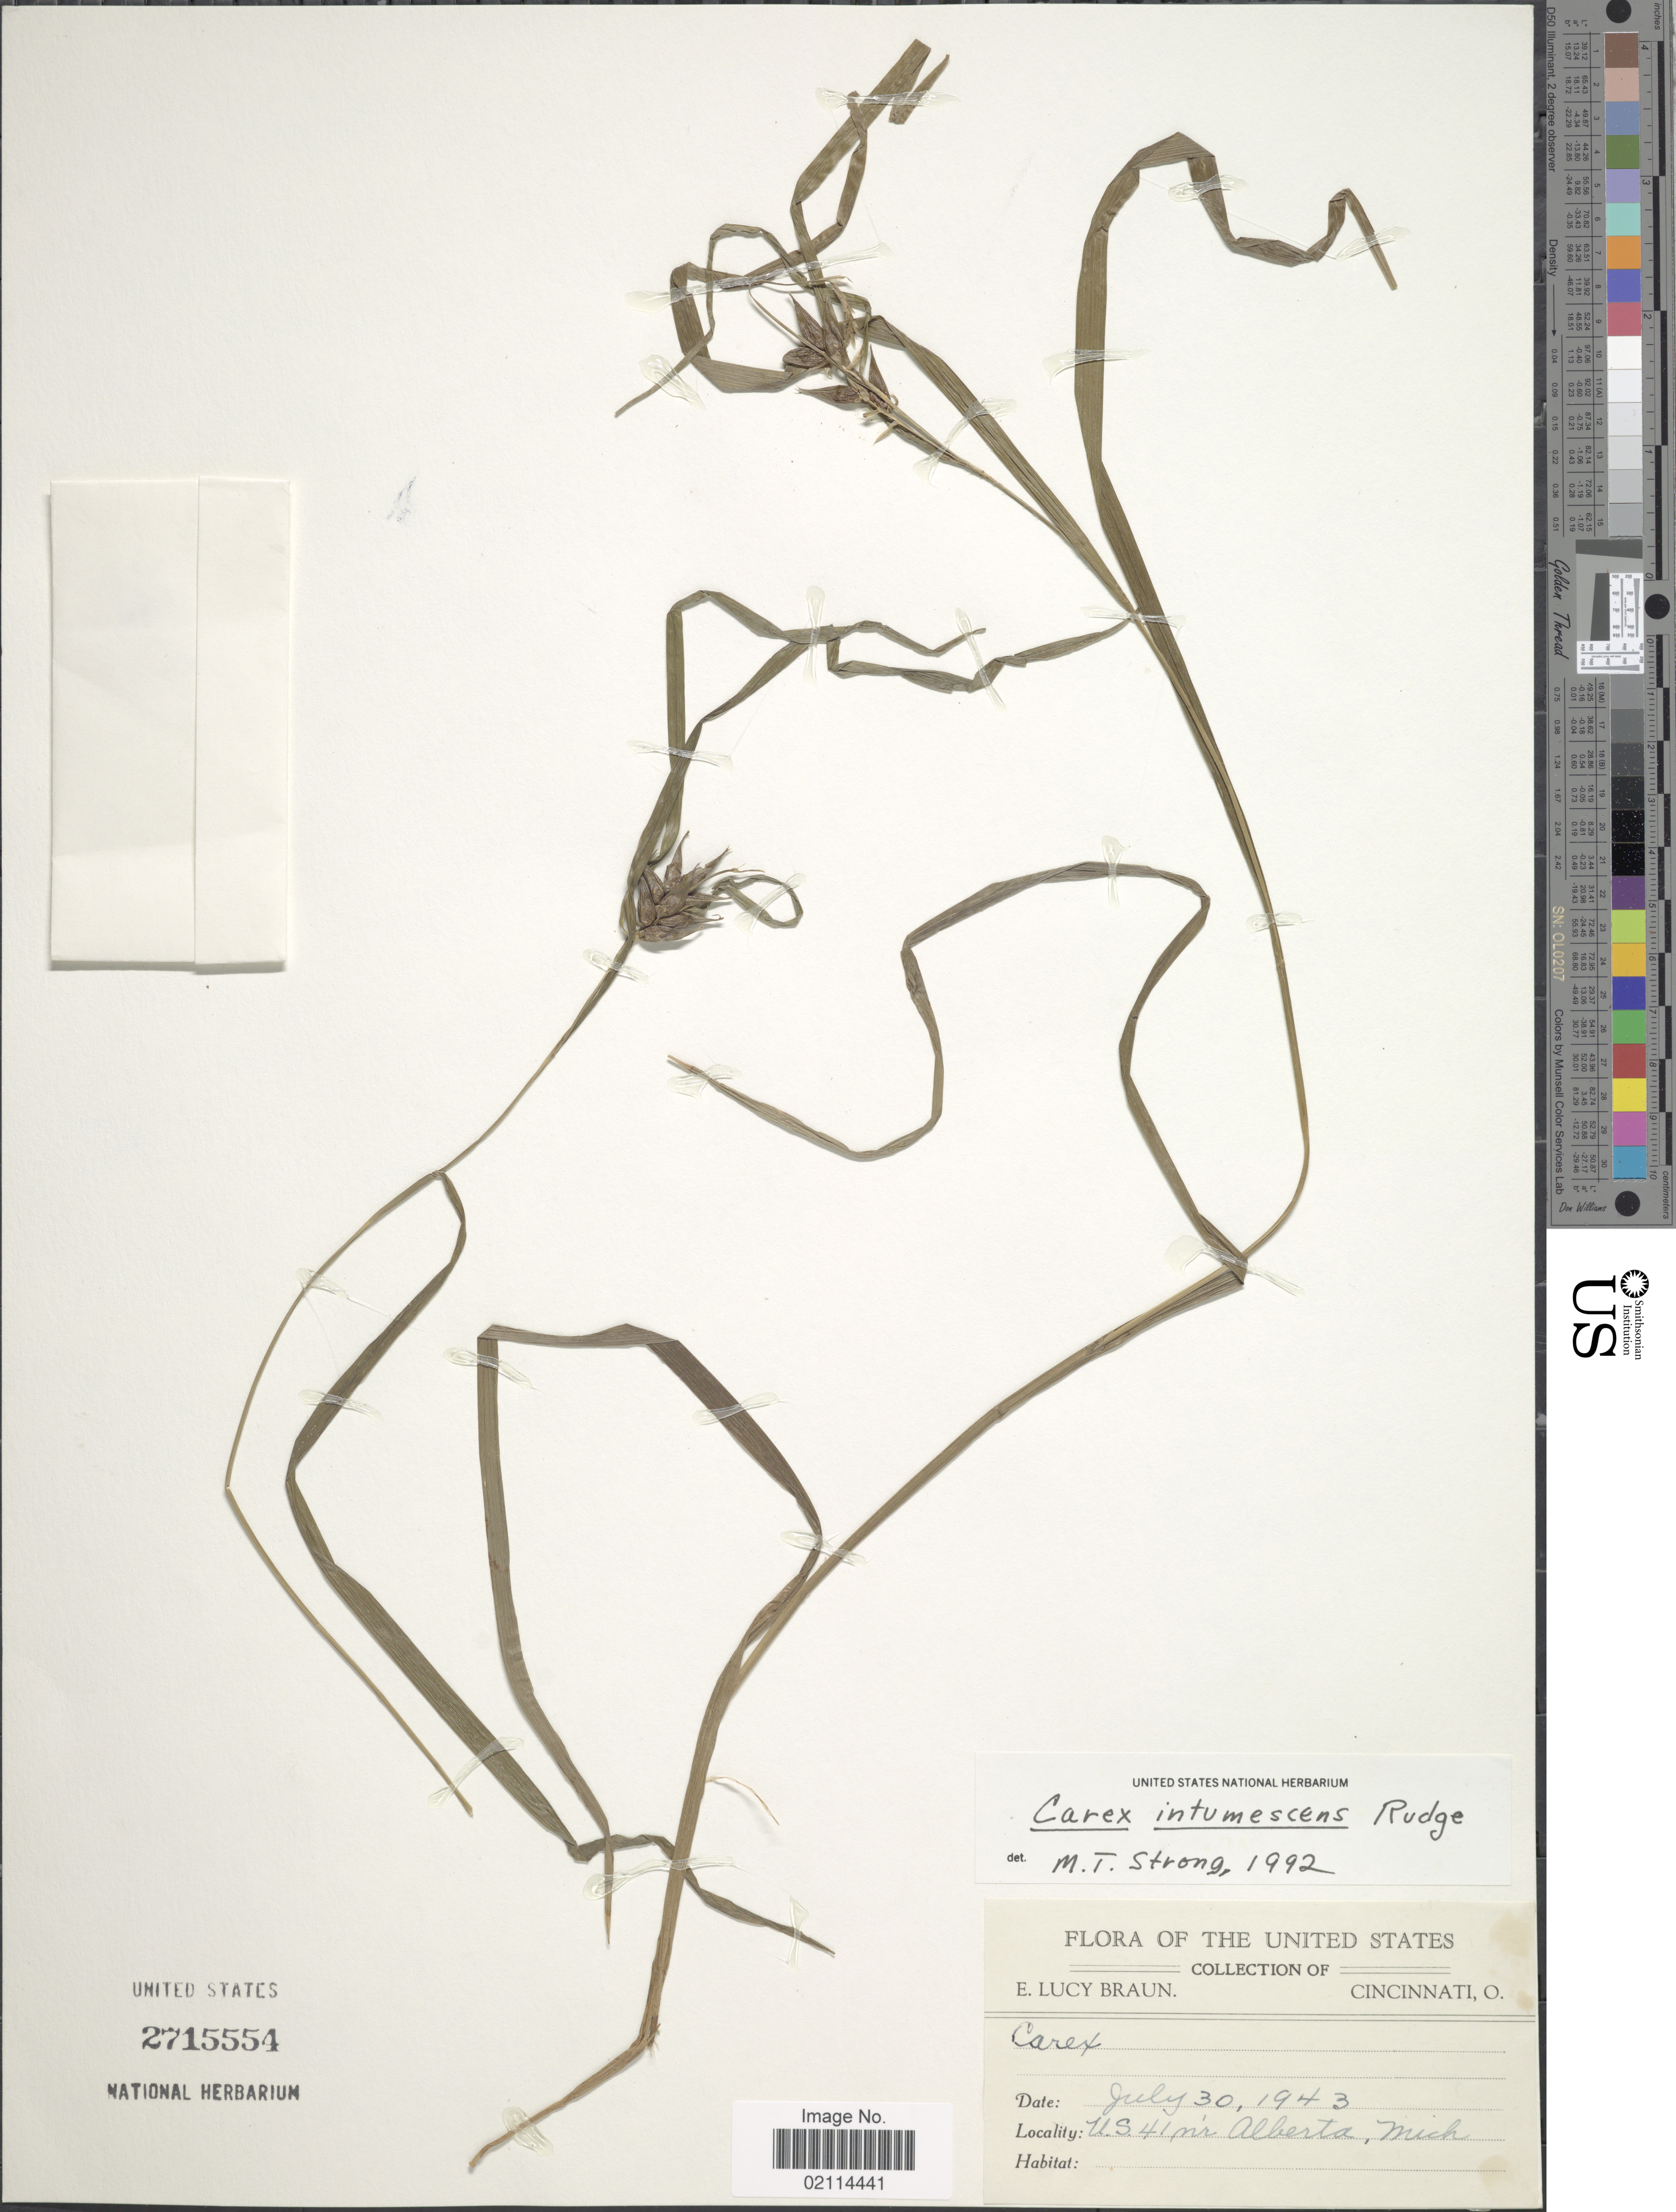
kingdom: Plantae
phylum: Tracheophyta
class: Liliopsida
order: Poales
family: Cyperaceae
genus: Carex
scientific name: Carex intumescens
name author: Rudge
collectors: E. L. Braun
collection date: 1943-07-30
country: United States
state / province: Michigan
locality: U.S. 41 n'r Alberta.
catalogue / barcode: US 2715554